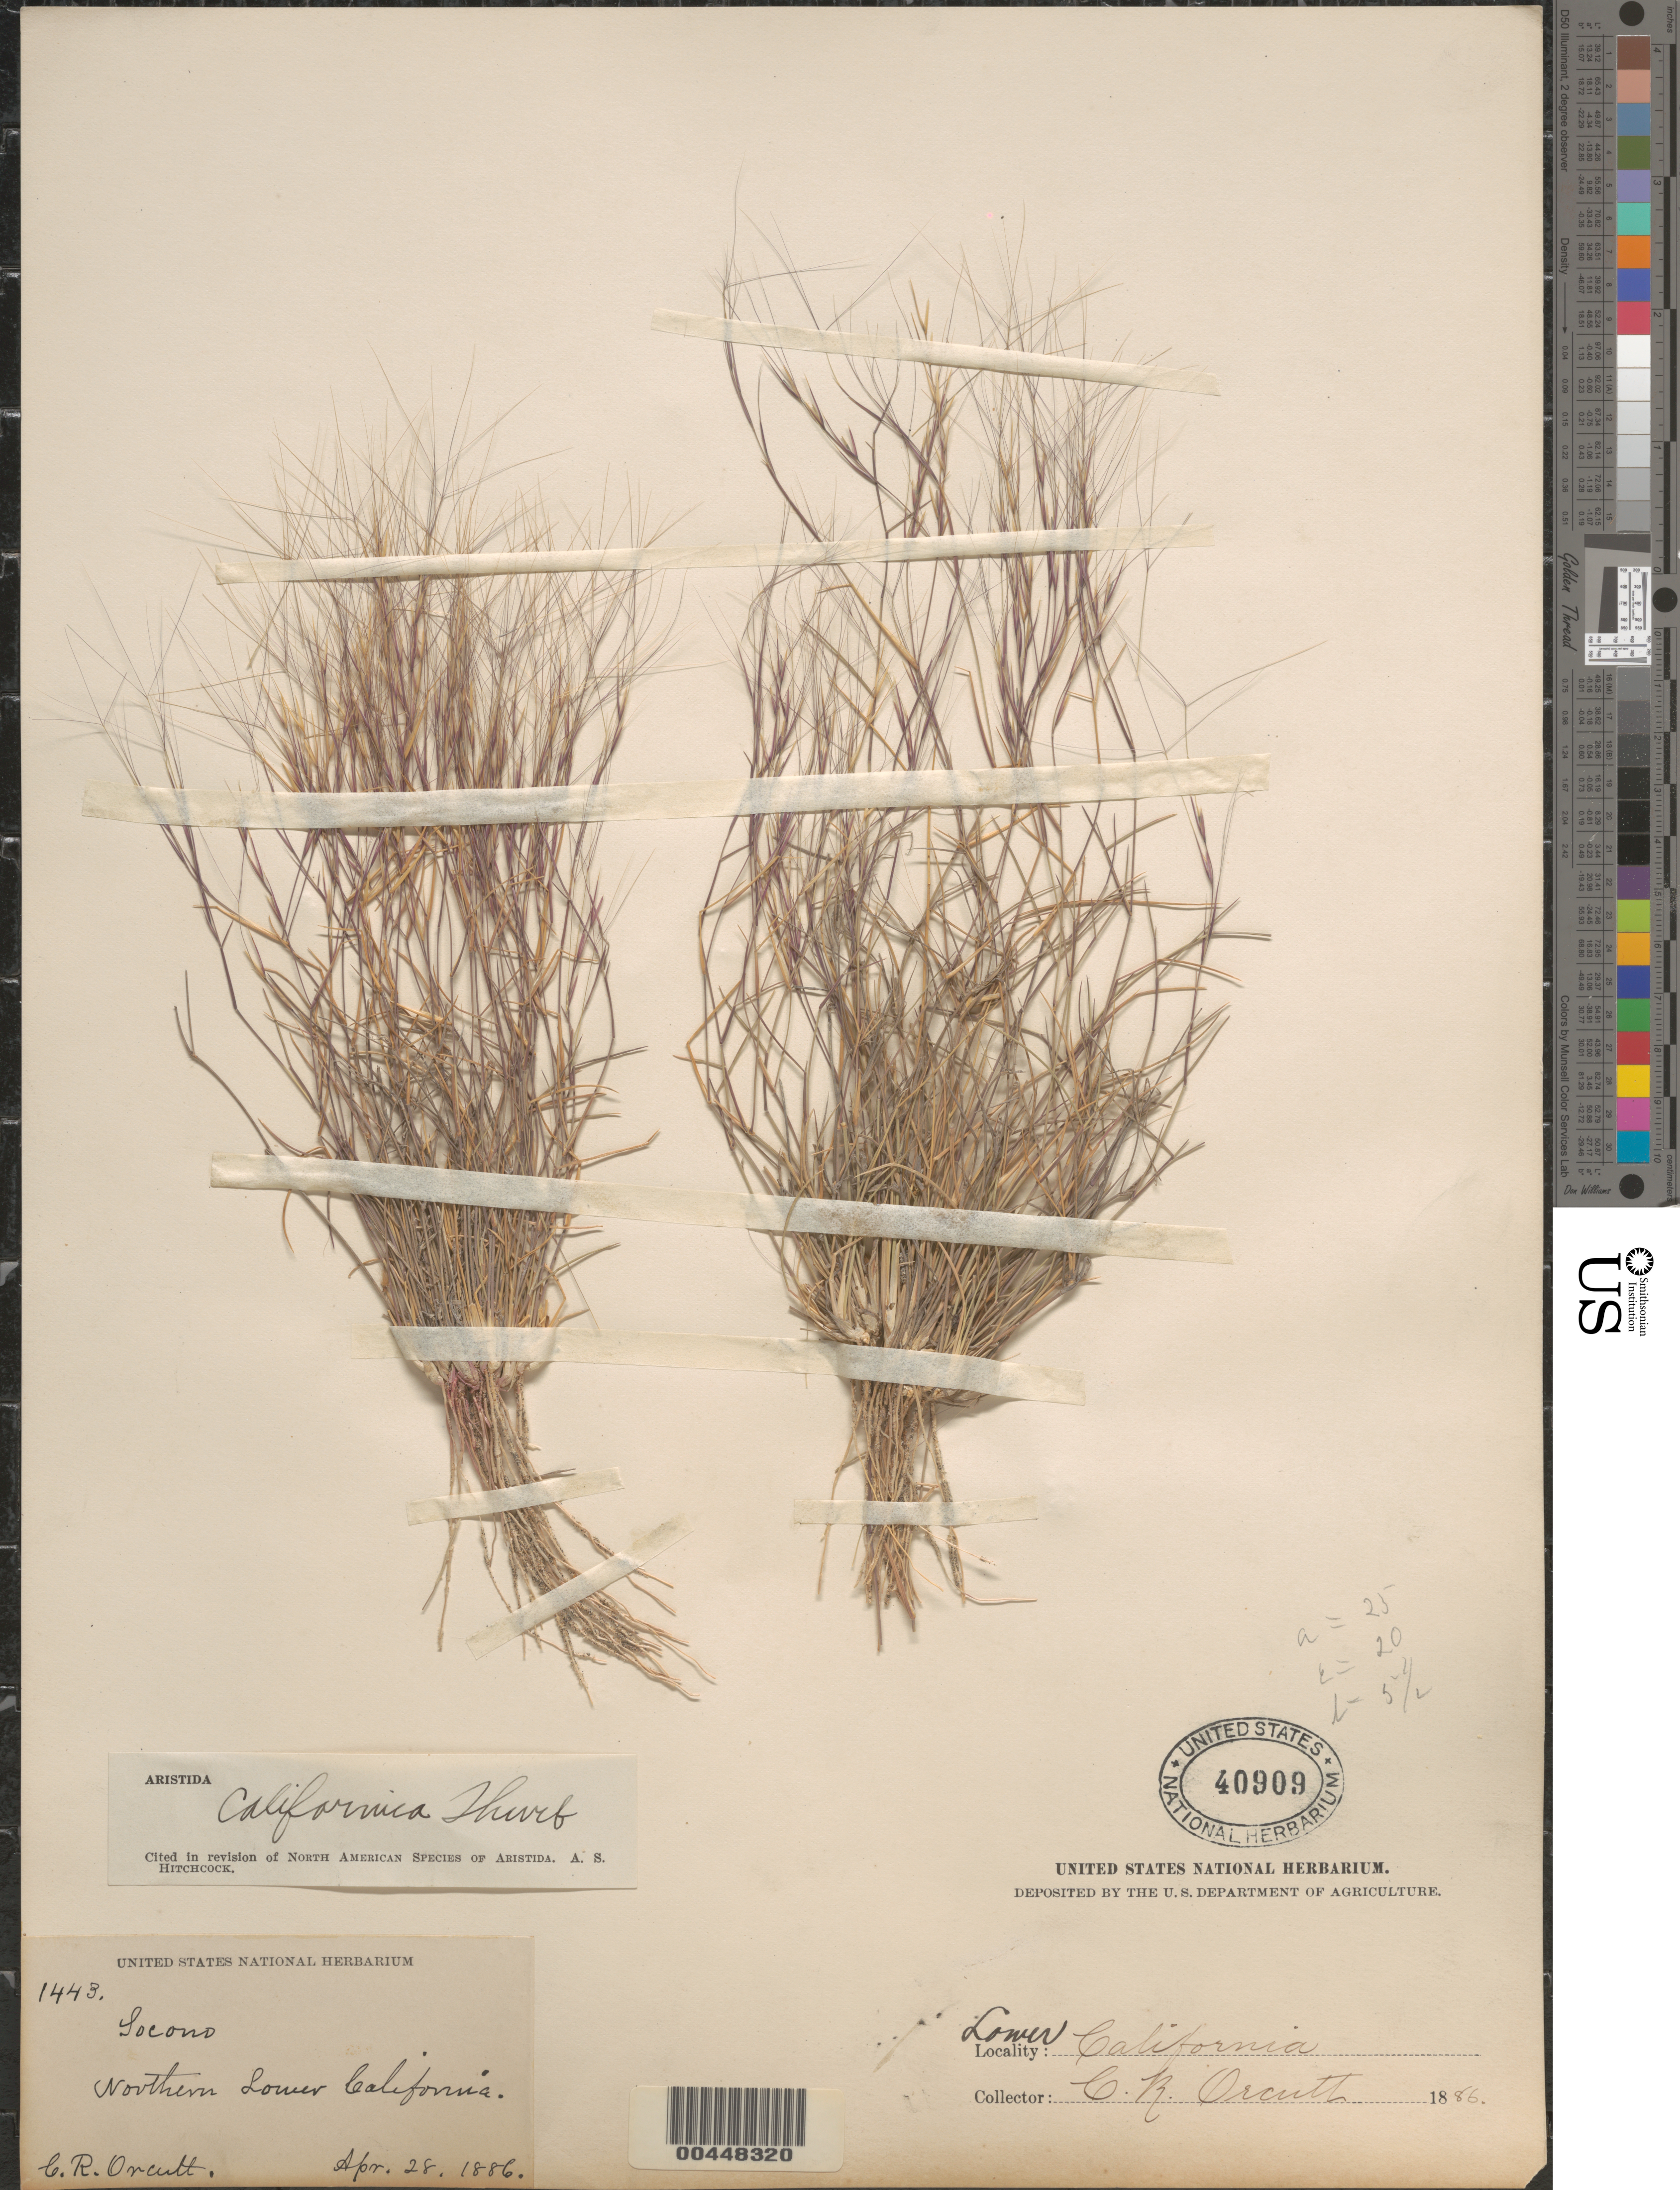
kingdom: Plantae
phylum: Tracheophyta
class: Liliopsida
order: Poales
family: Poaceae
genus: Aristida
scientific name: Aristida californica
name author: Thurb. in S. Watson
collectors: C. R. Orcutt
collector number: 1443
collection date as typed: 28 Apr 1886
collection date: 1886-04-28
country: Mexico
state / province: Baja California Norte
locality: Socorro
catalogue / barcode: US 40909